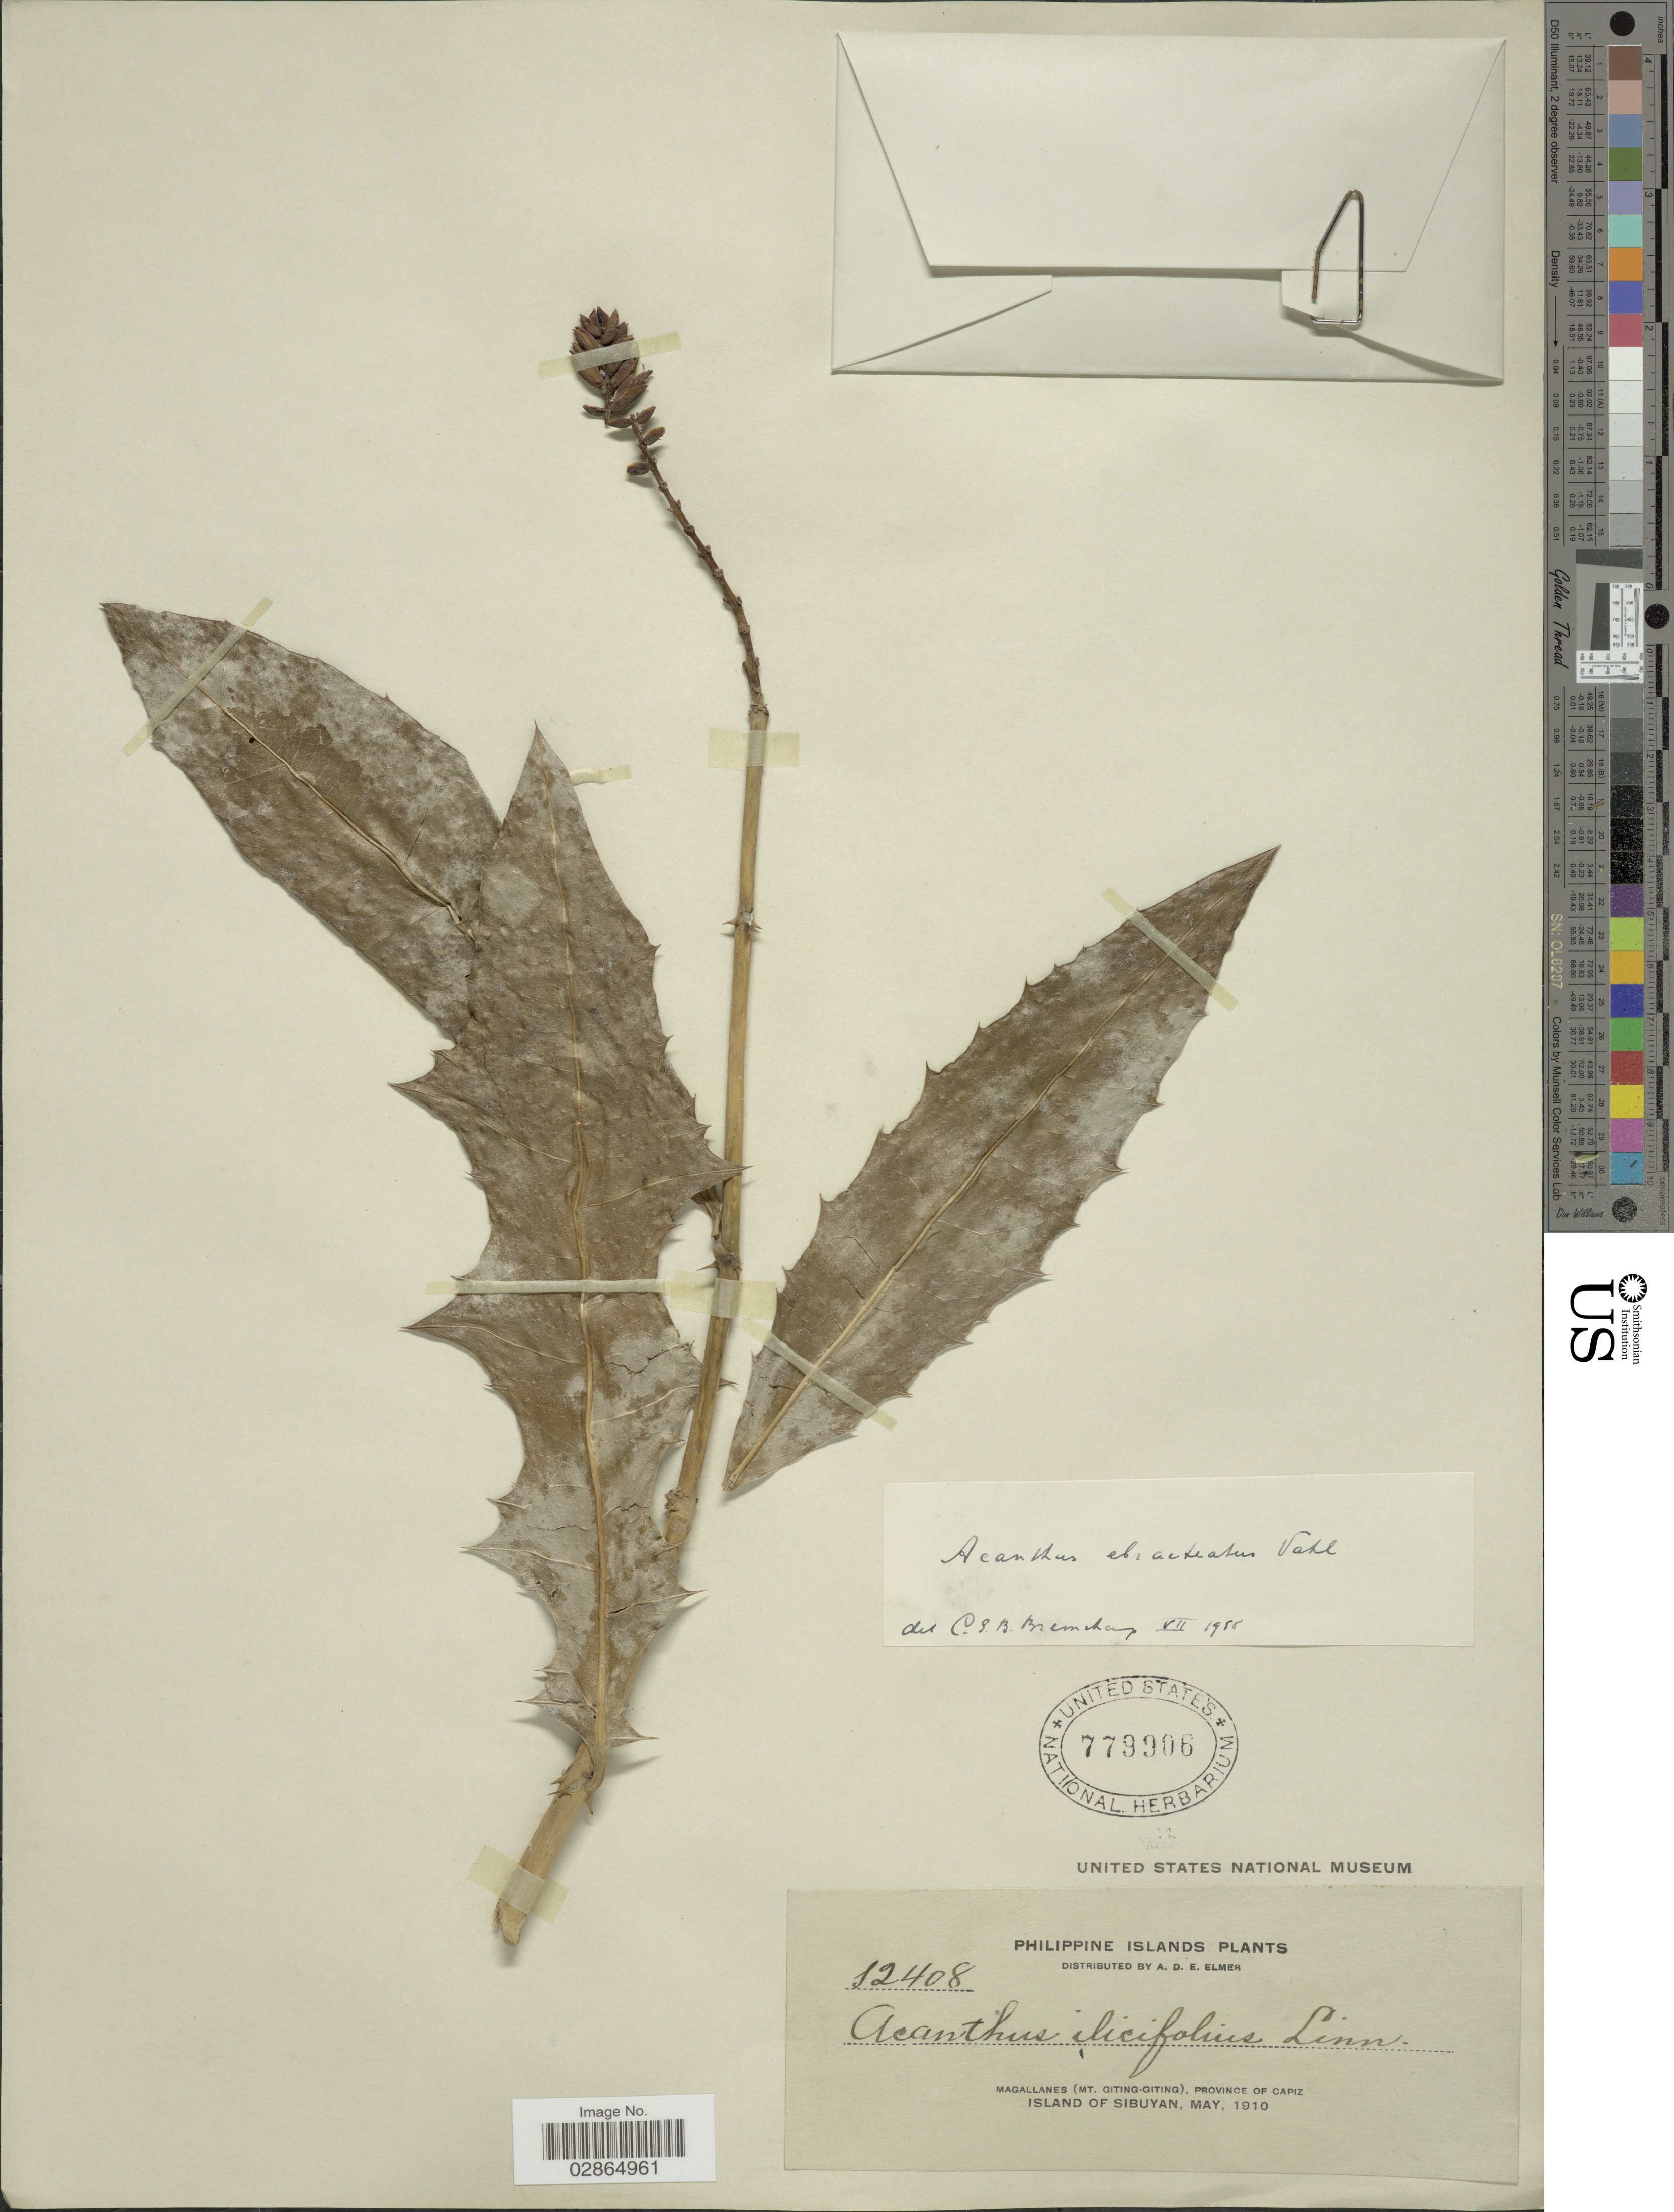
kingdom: Plantae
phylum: Tracheophyta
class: Magnoliopsida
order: Lamiales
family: Acanthaceae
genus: Acanthus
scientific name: Acanthus ebracteatus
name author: Vahl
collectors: A. D. E. Elmer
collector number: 12408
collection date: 1910-05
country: Philippines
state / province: Western Visayas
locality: Magallanes (Mt. Giting-Giting), Province of Capiz. Island of Sibuyan.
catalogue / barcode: US 779906